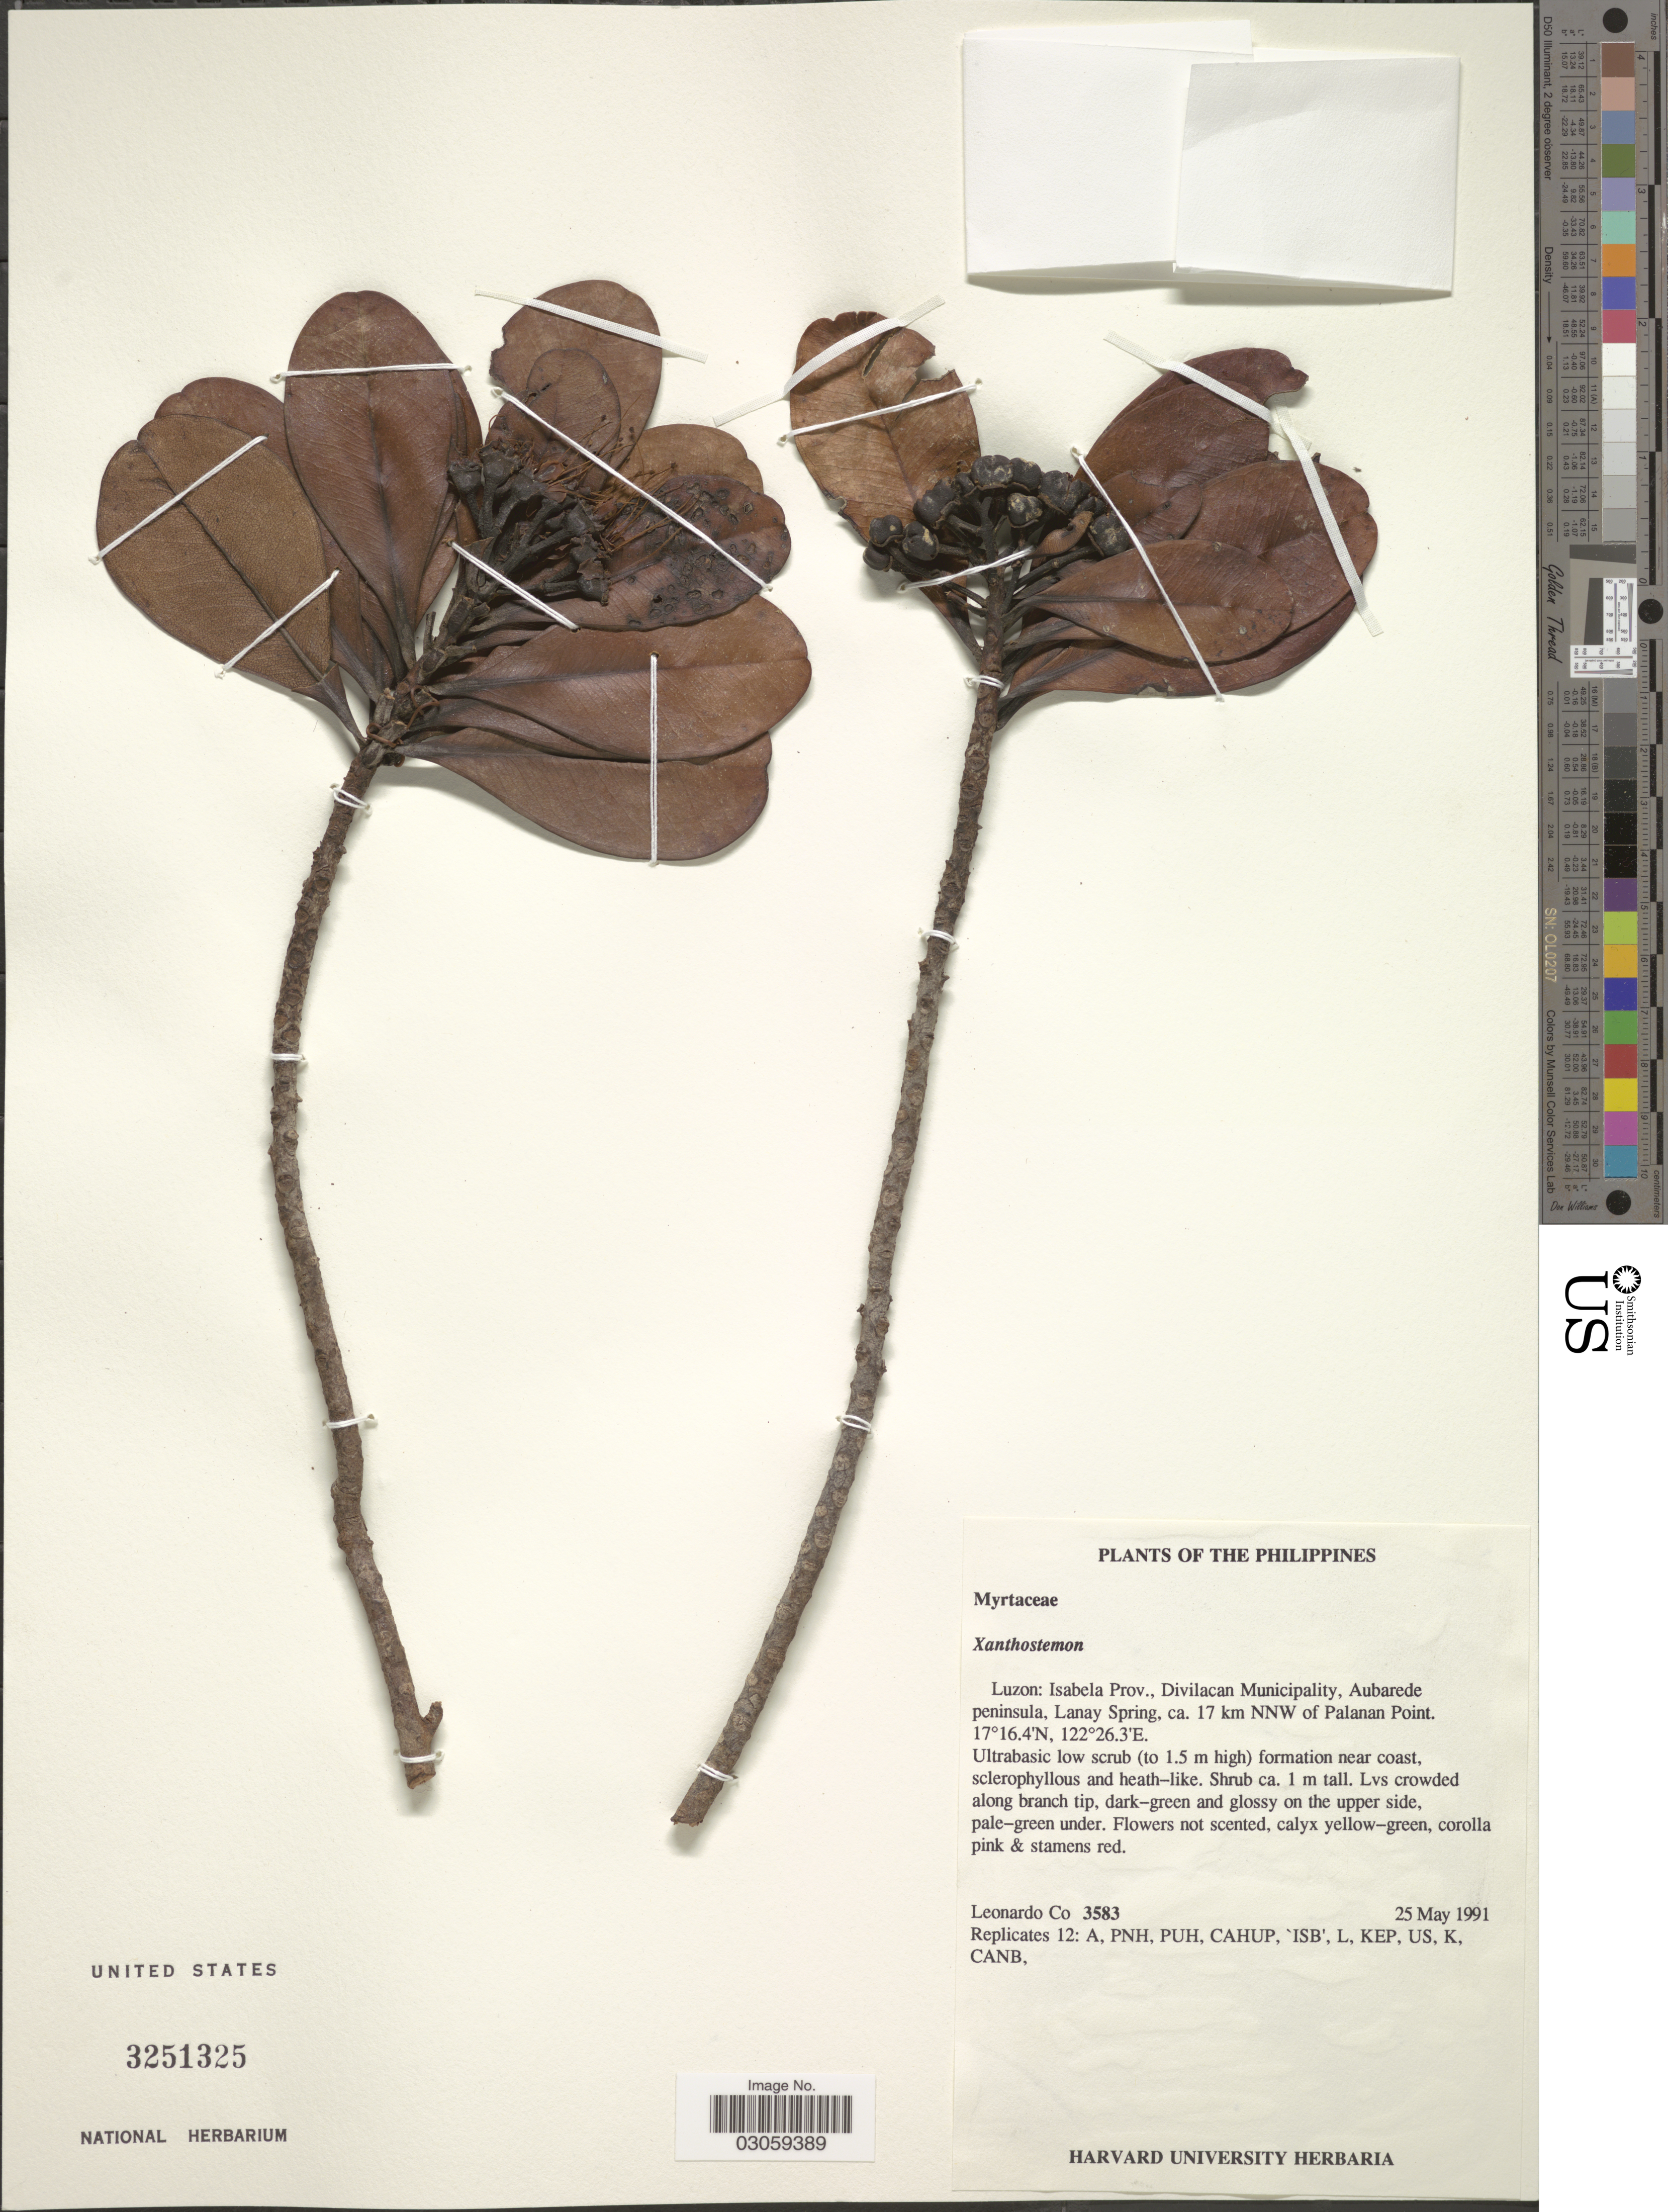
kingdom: Plantae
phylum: Tracheophyta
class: Magnoliopsida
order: Myrtales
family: Myrtaceae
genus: Xanthostemon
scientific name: Xanthostemon sp.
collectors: L. Co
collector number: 3583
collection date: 1991-05-25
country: Philippines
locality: Isabela Prov., Divilacan Municipality, Auberede peninsula, Lanay Spring, ca. 17 km NNW of Palanan Point.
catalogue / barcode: US 3251325